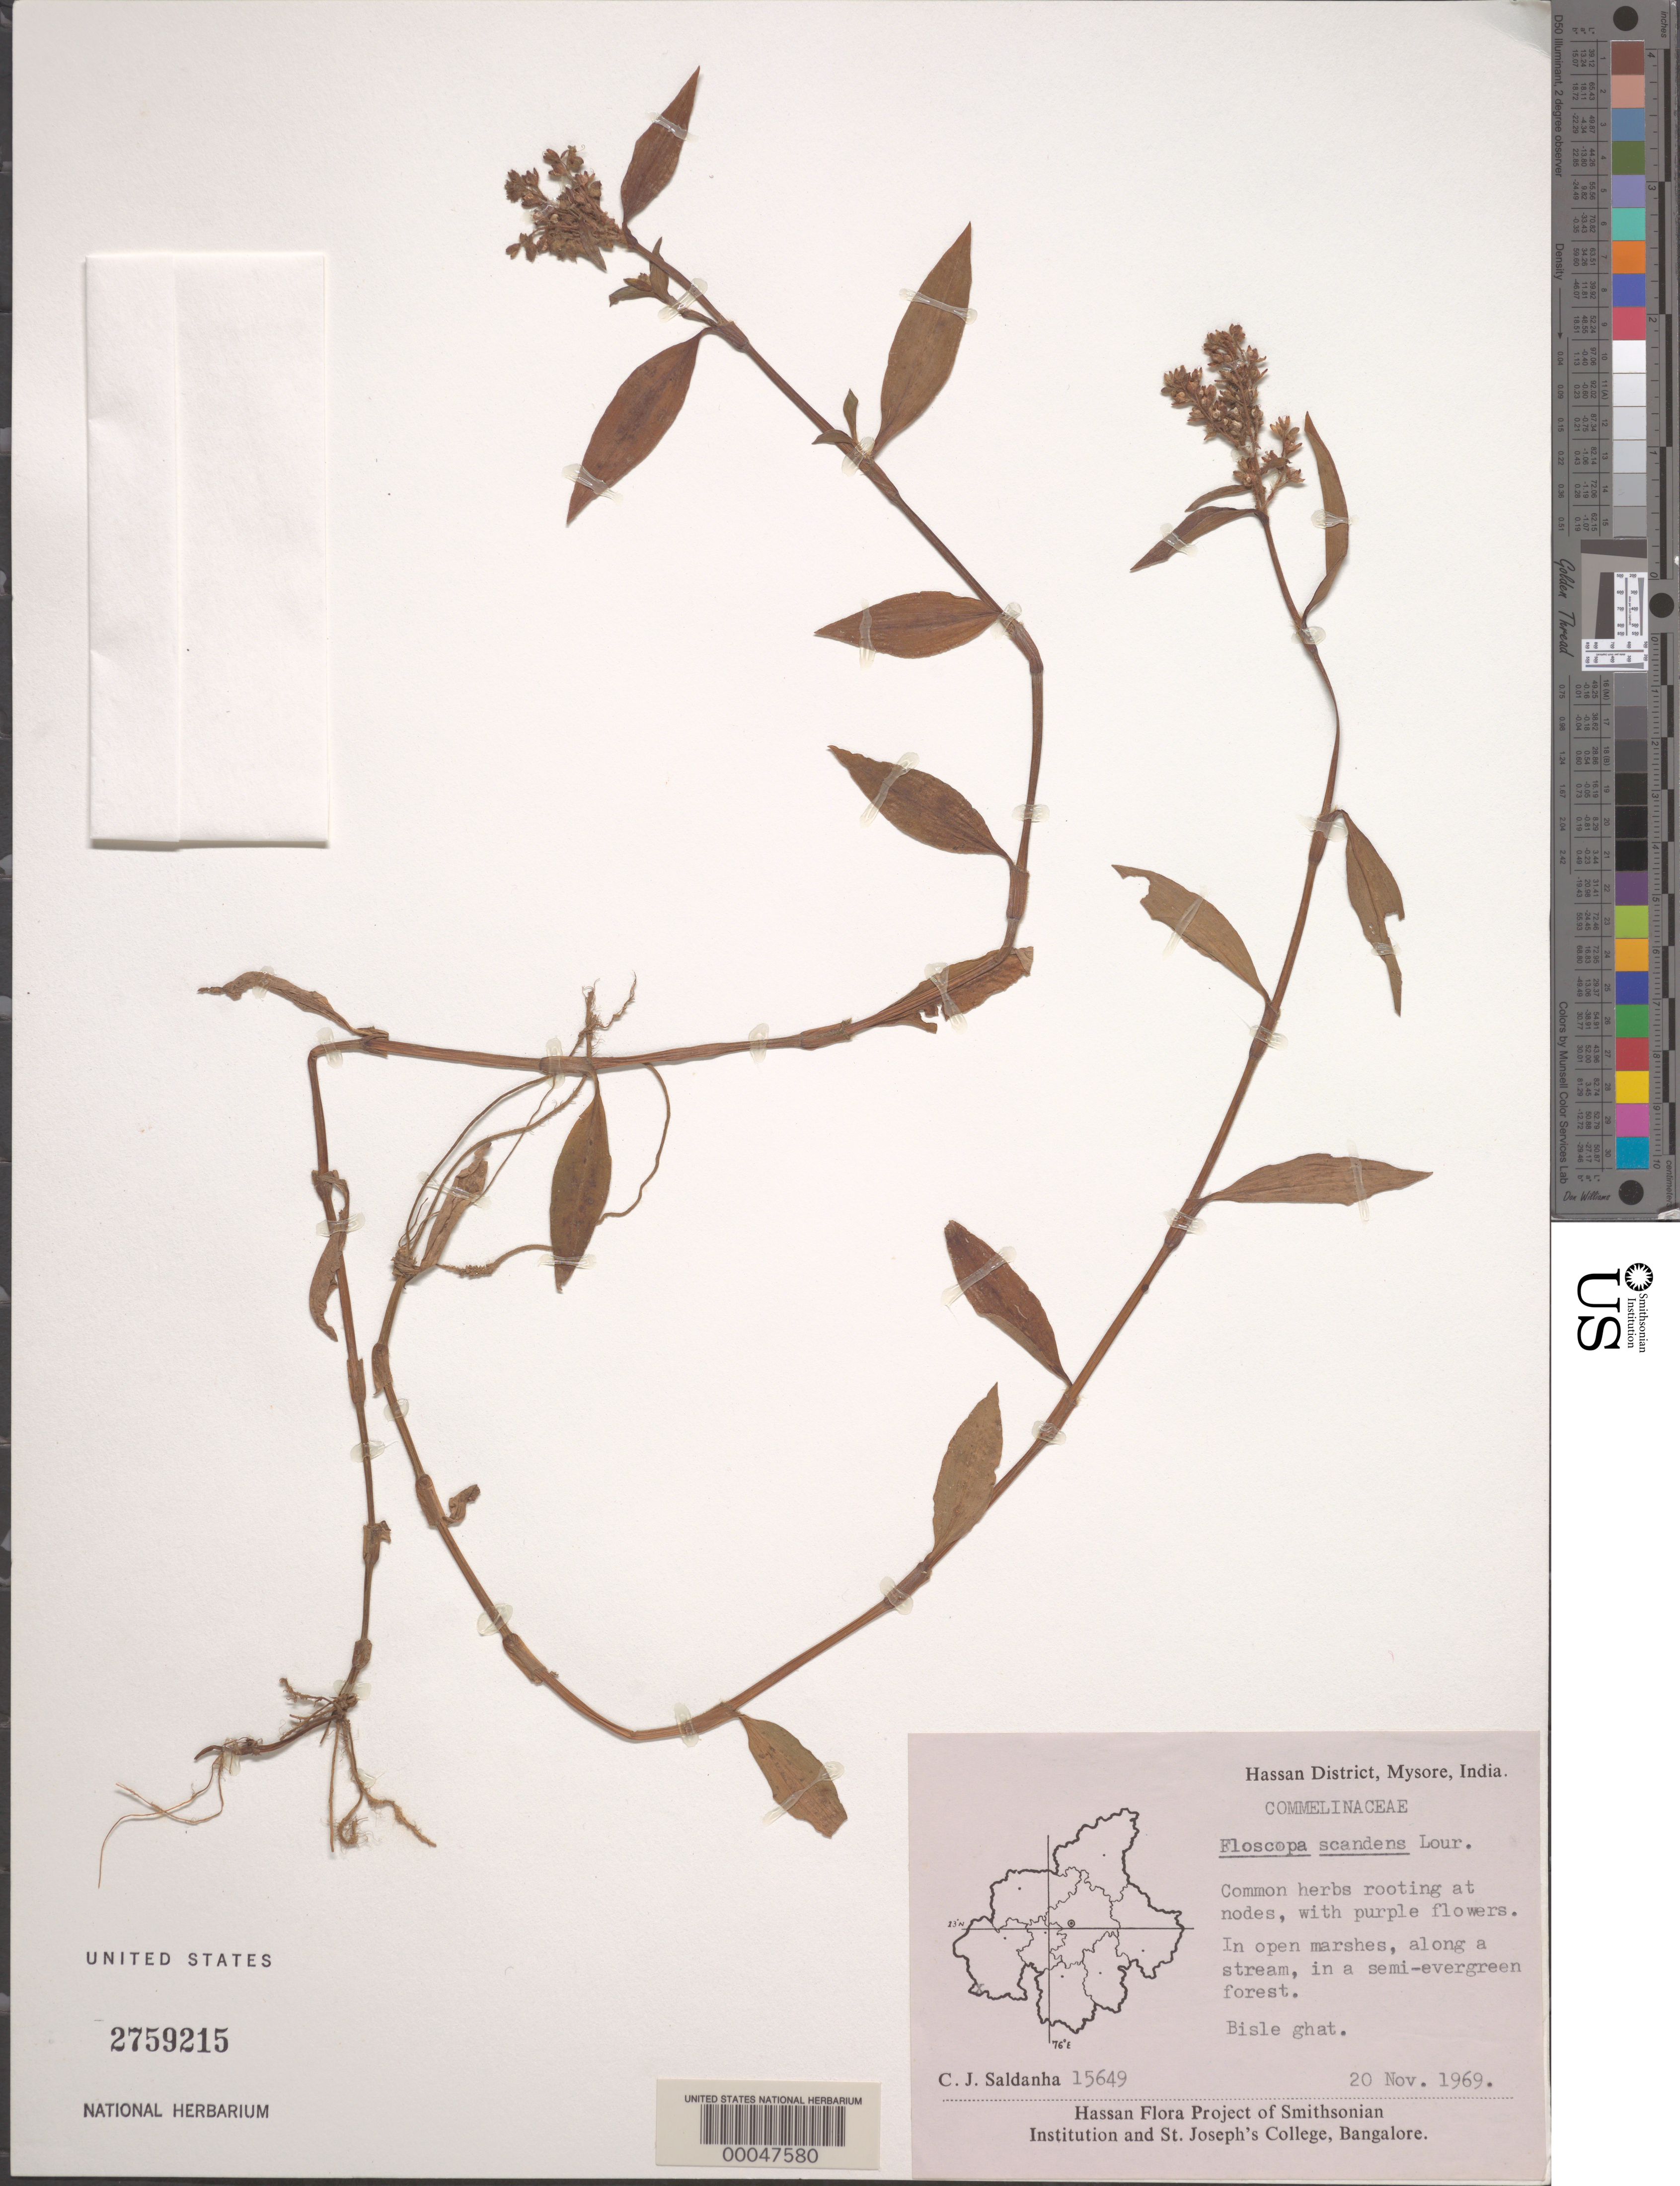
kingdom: Plantae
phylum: Tracheophyta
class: Liliopsida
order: Commelinales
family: Commelinaceae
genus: Floscopa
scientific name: Floscopa scandens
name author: Lour.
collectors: C. J. Saldanha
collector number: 15649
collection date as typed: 20 Nov 1969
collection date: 1969-11-20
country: India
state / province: Karnataka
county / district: Hassan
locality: Bisle ghat, mysore state [mysore state = karnataka.]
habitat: Open marsh, streambank in evergreen forest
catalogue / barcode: US 2759215